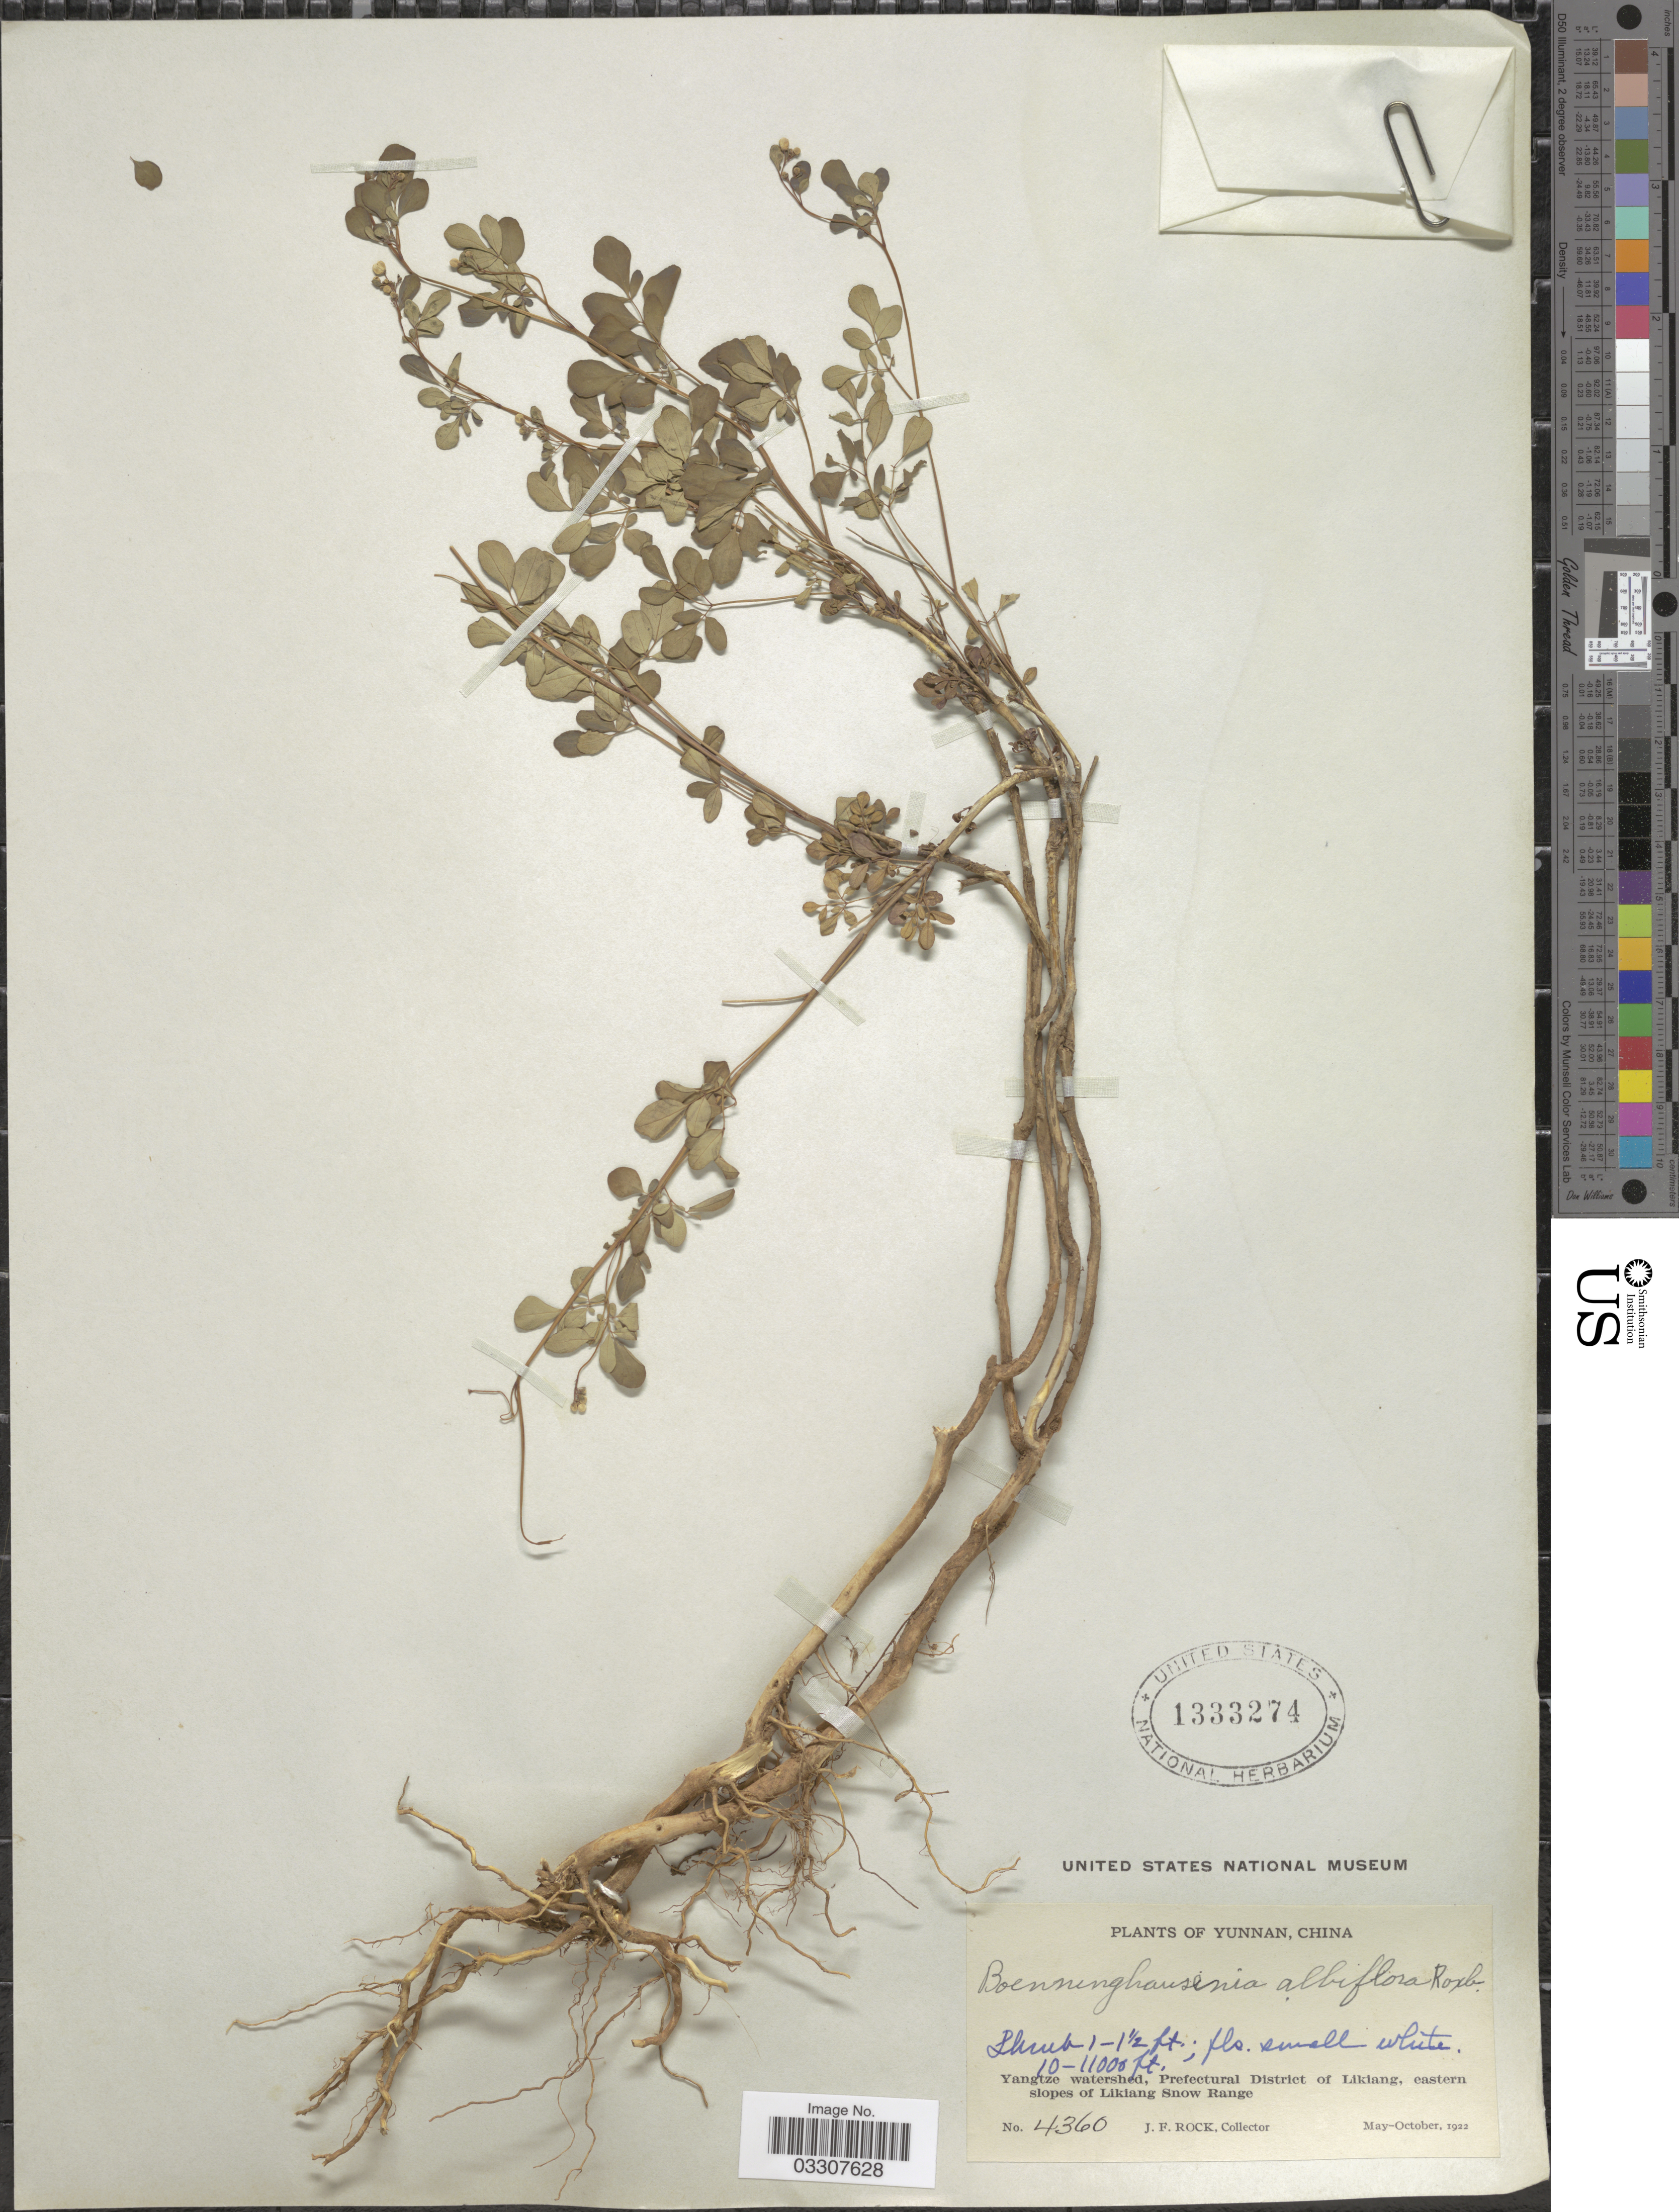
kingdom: Plantae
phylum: Tracheophyta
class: Magnoliopsida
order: Sapindales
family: Rutaceae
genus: Boenninghausenia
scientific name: Boenninghausenia albiflora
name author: (Hook.) Meisn.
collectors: J. Rock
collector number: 4360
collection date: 1922-05/1922-10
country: China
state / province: Yunnan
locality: Yangtze watershed, Prefectural District of Likiang, eastern slopes of Likiang Snow Range.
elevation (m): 3048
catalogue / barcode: US 1333274